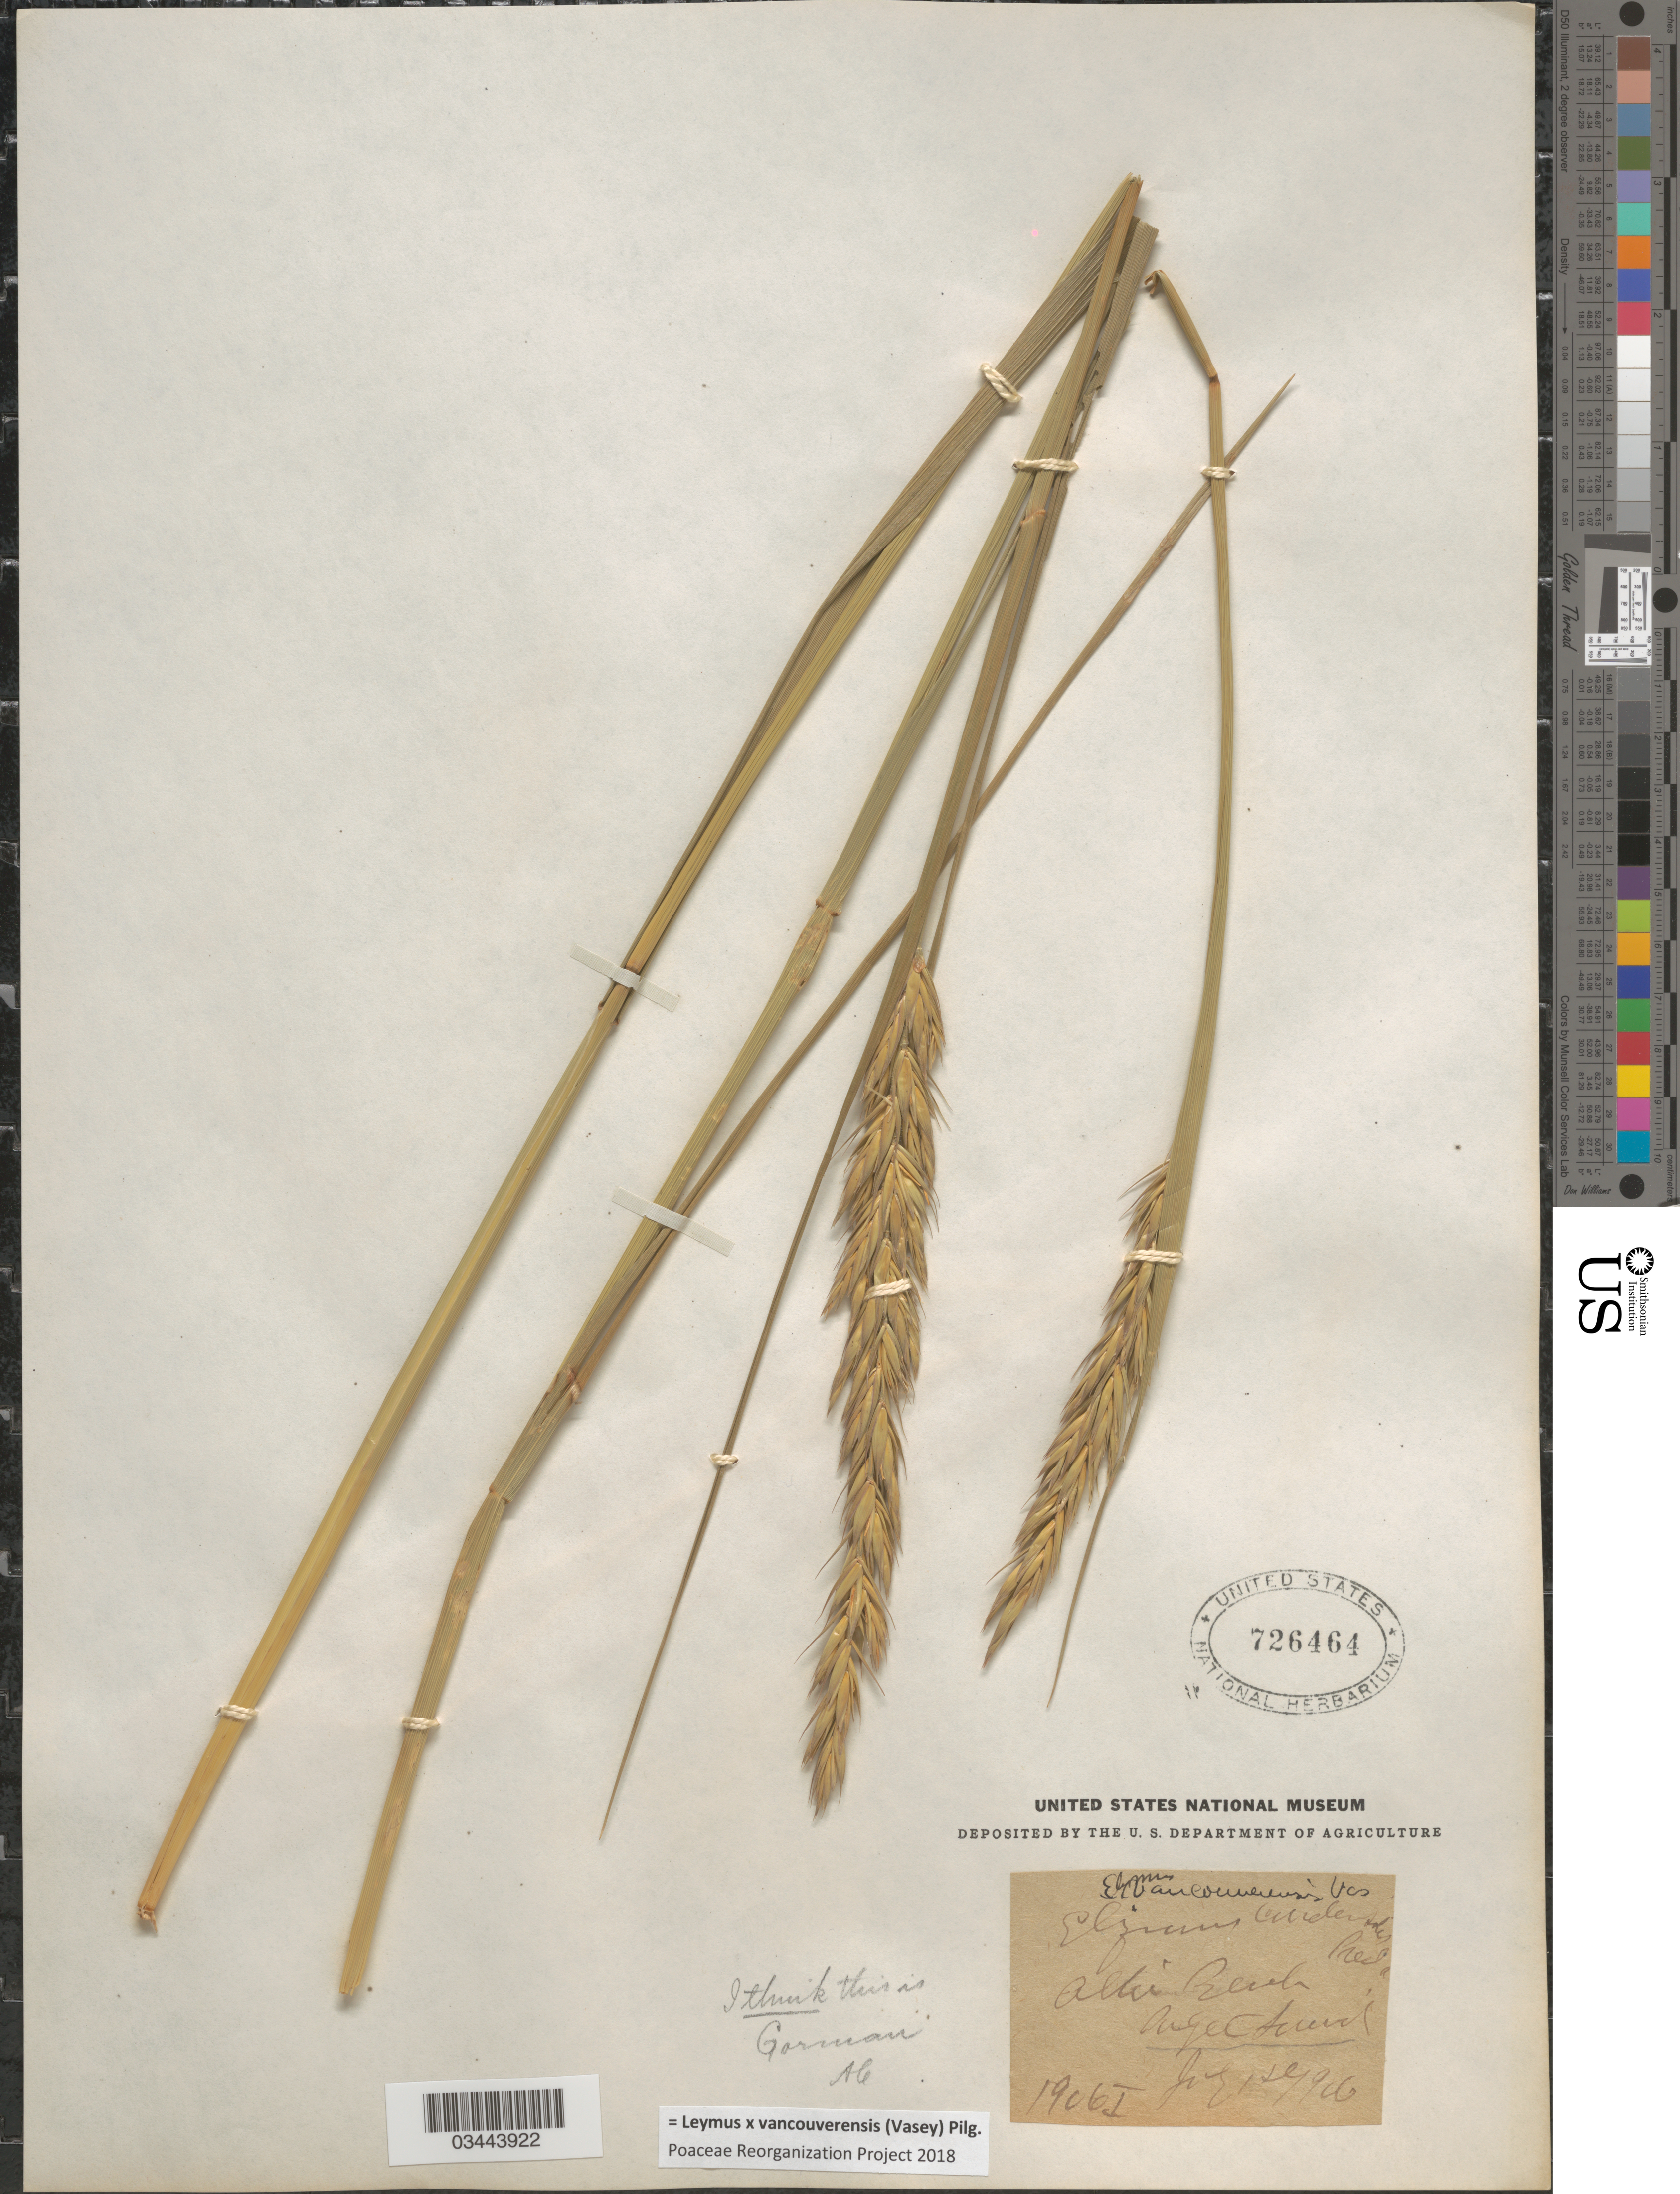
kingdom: Plantae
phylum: Tracheophyta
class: Liliopsida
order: Poales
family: Poaceae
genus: Leymus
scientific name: Leymus x vancouverensis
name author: (Vasey) Pilg.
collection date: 1906-07-29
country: United States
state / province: Washington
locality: Alki Beach.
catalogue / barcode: US 726464